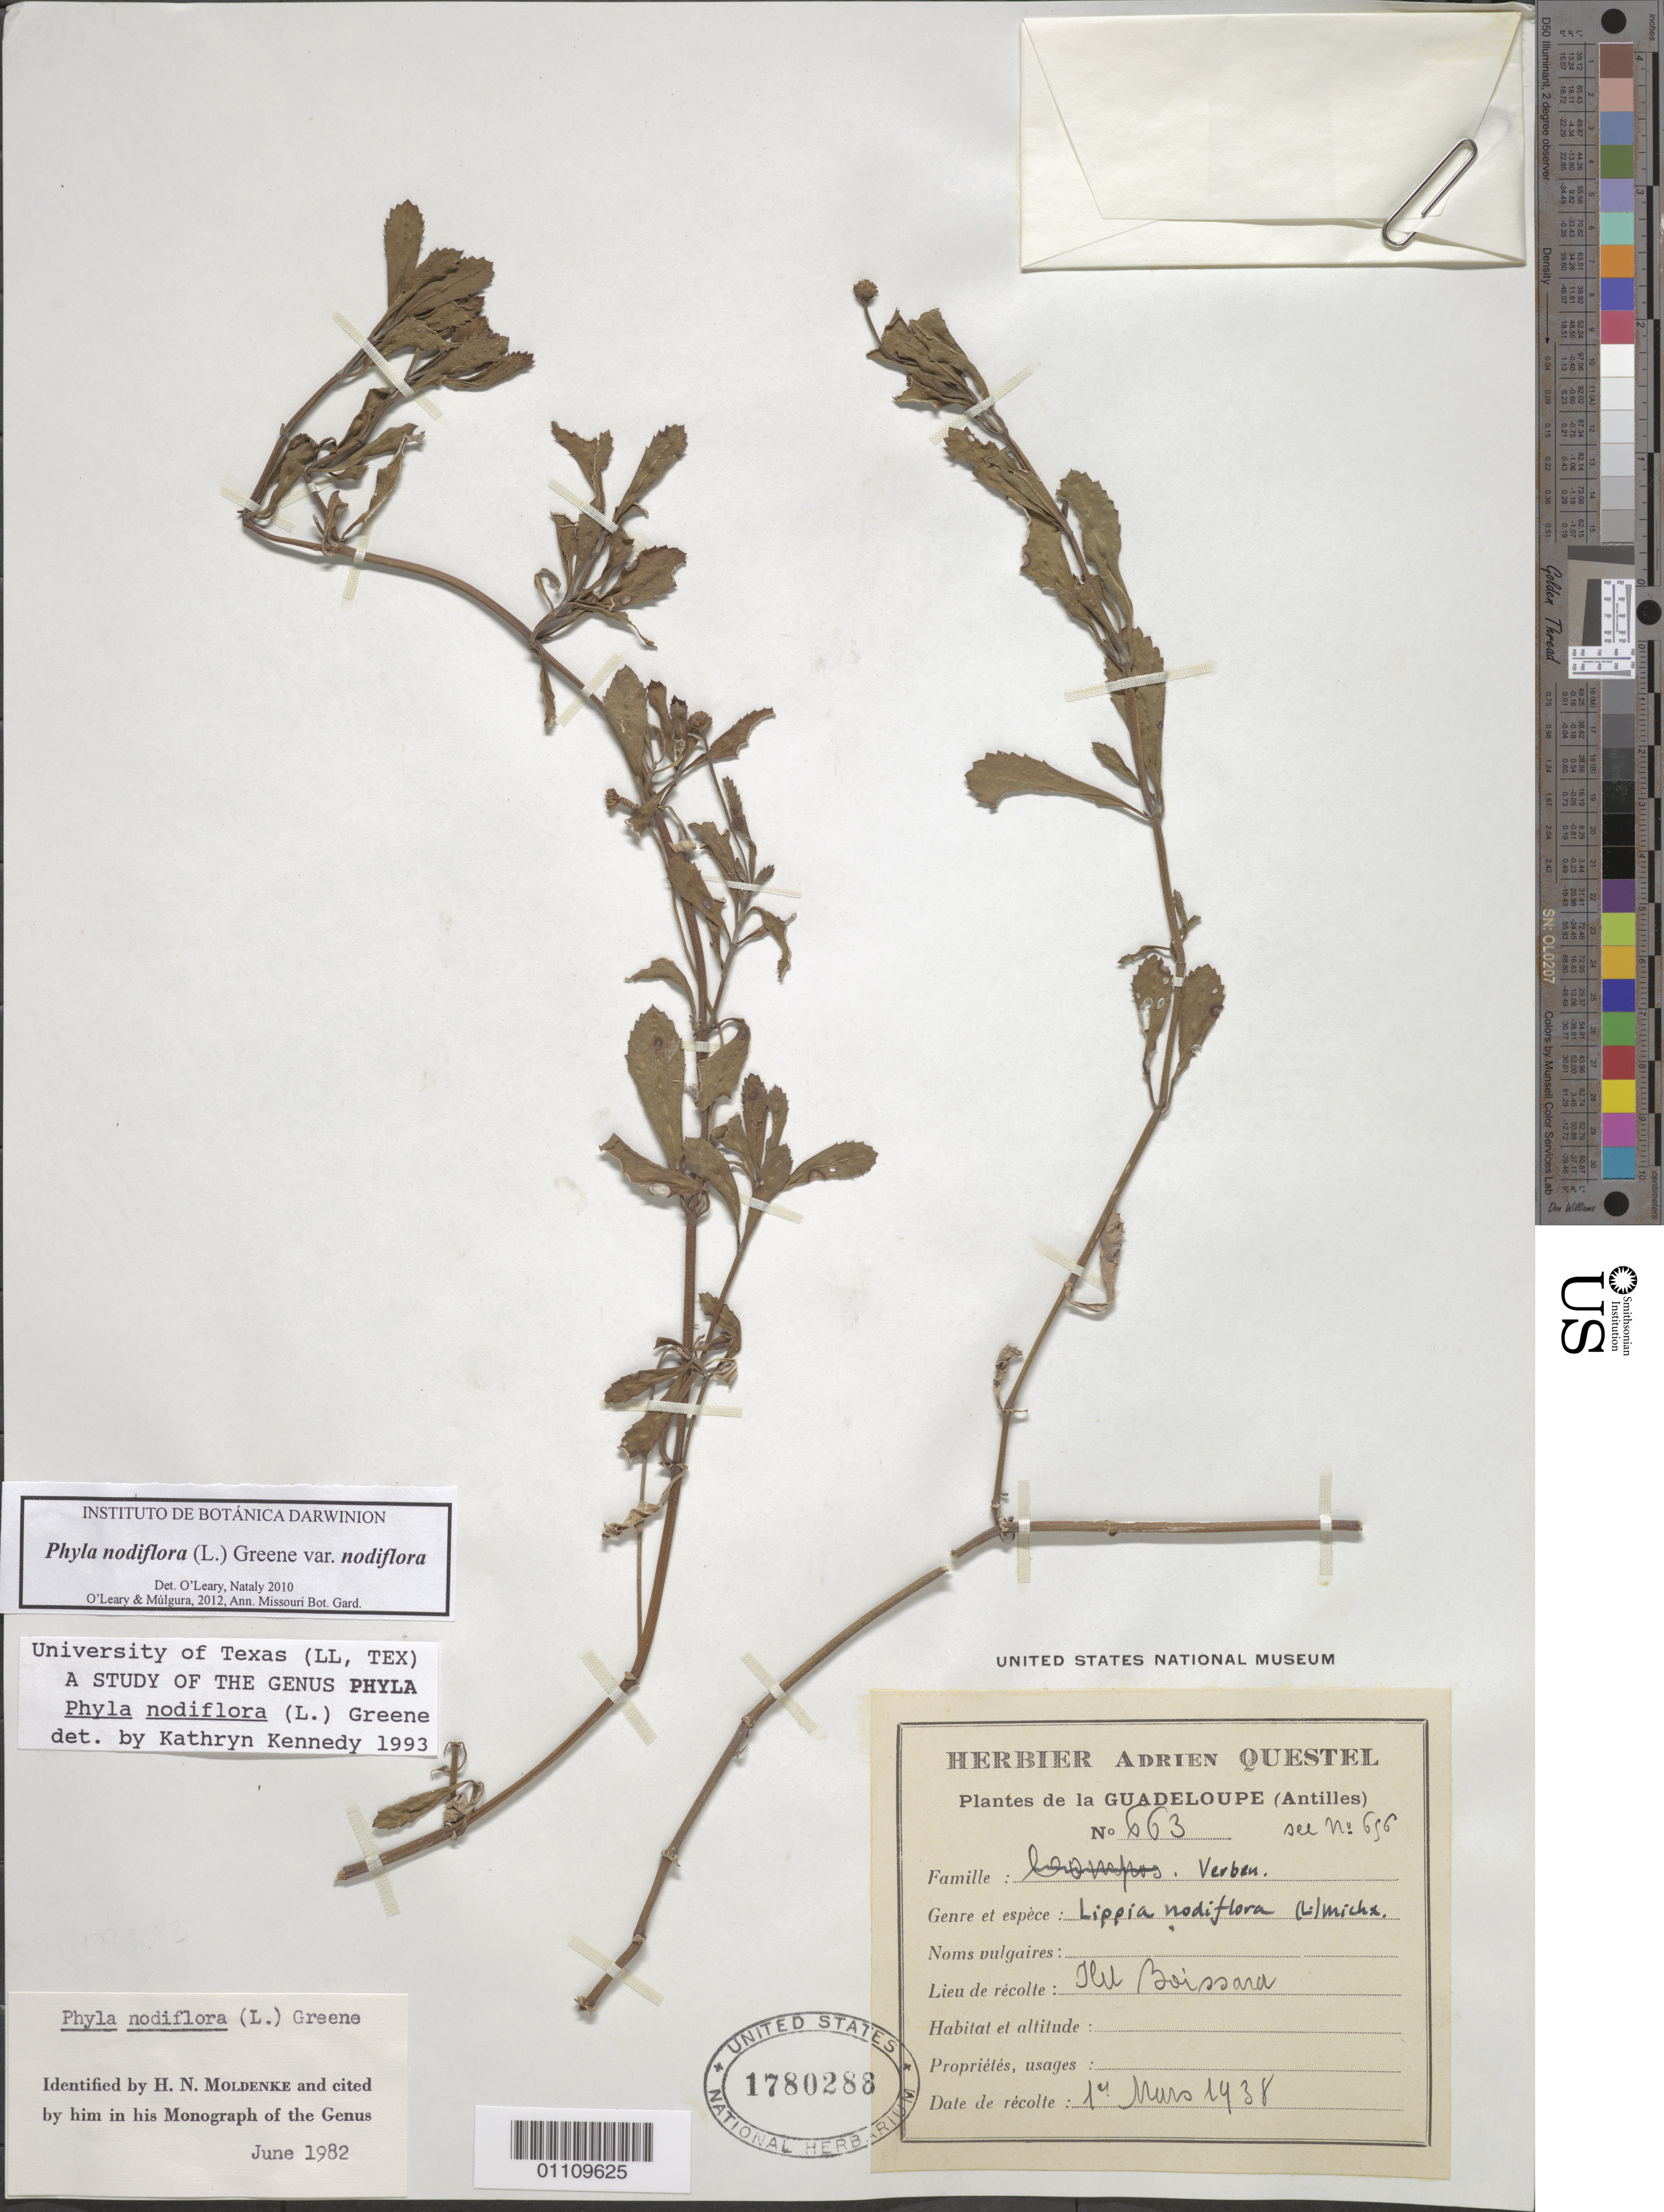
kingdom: Plantae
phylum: Tracheophyta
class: Magnoliopsida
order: Lamiales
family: Verbenaceae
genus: Phyla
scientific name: Phyla nodiflora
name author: (L.) Greene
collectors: A. Questel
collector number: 663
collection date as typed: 01 Mar 1938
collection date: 1938-03-01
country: Guadeloupe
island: Basse Terre [Guadeloupe]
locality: Ilet Boissard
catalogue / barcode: US 1780288